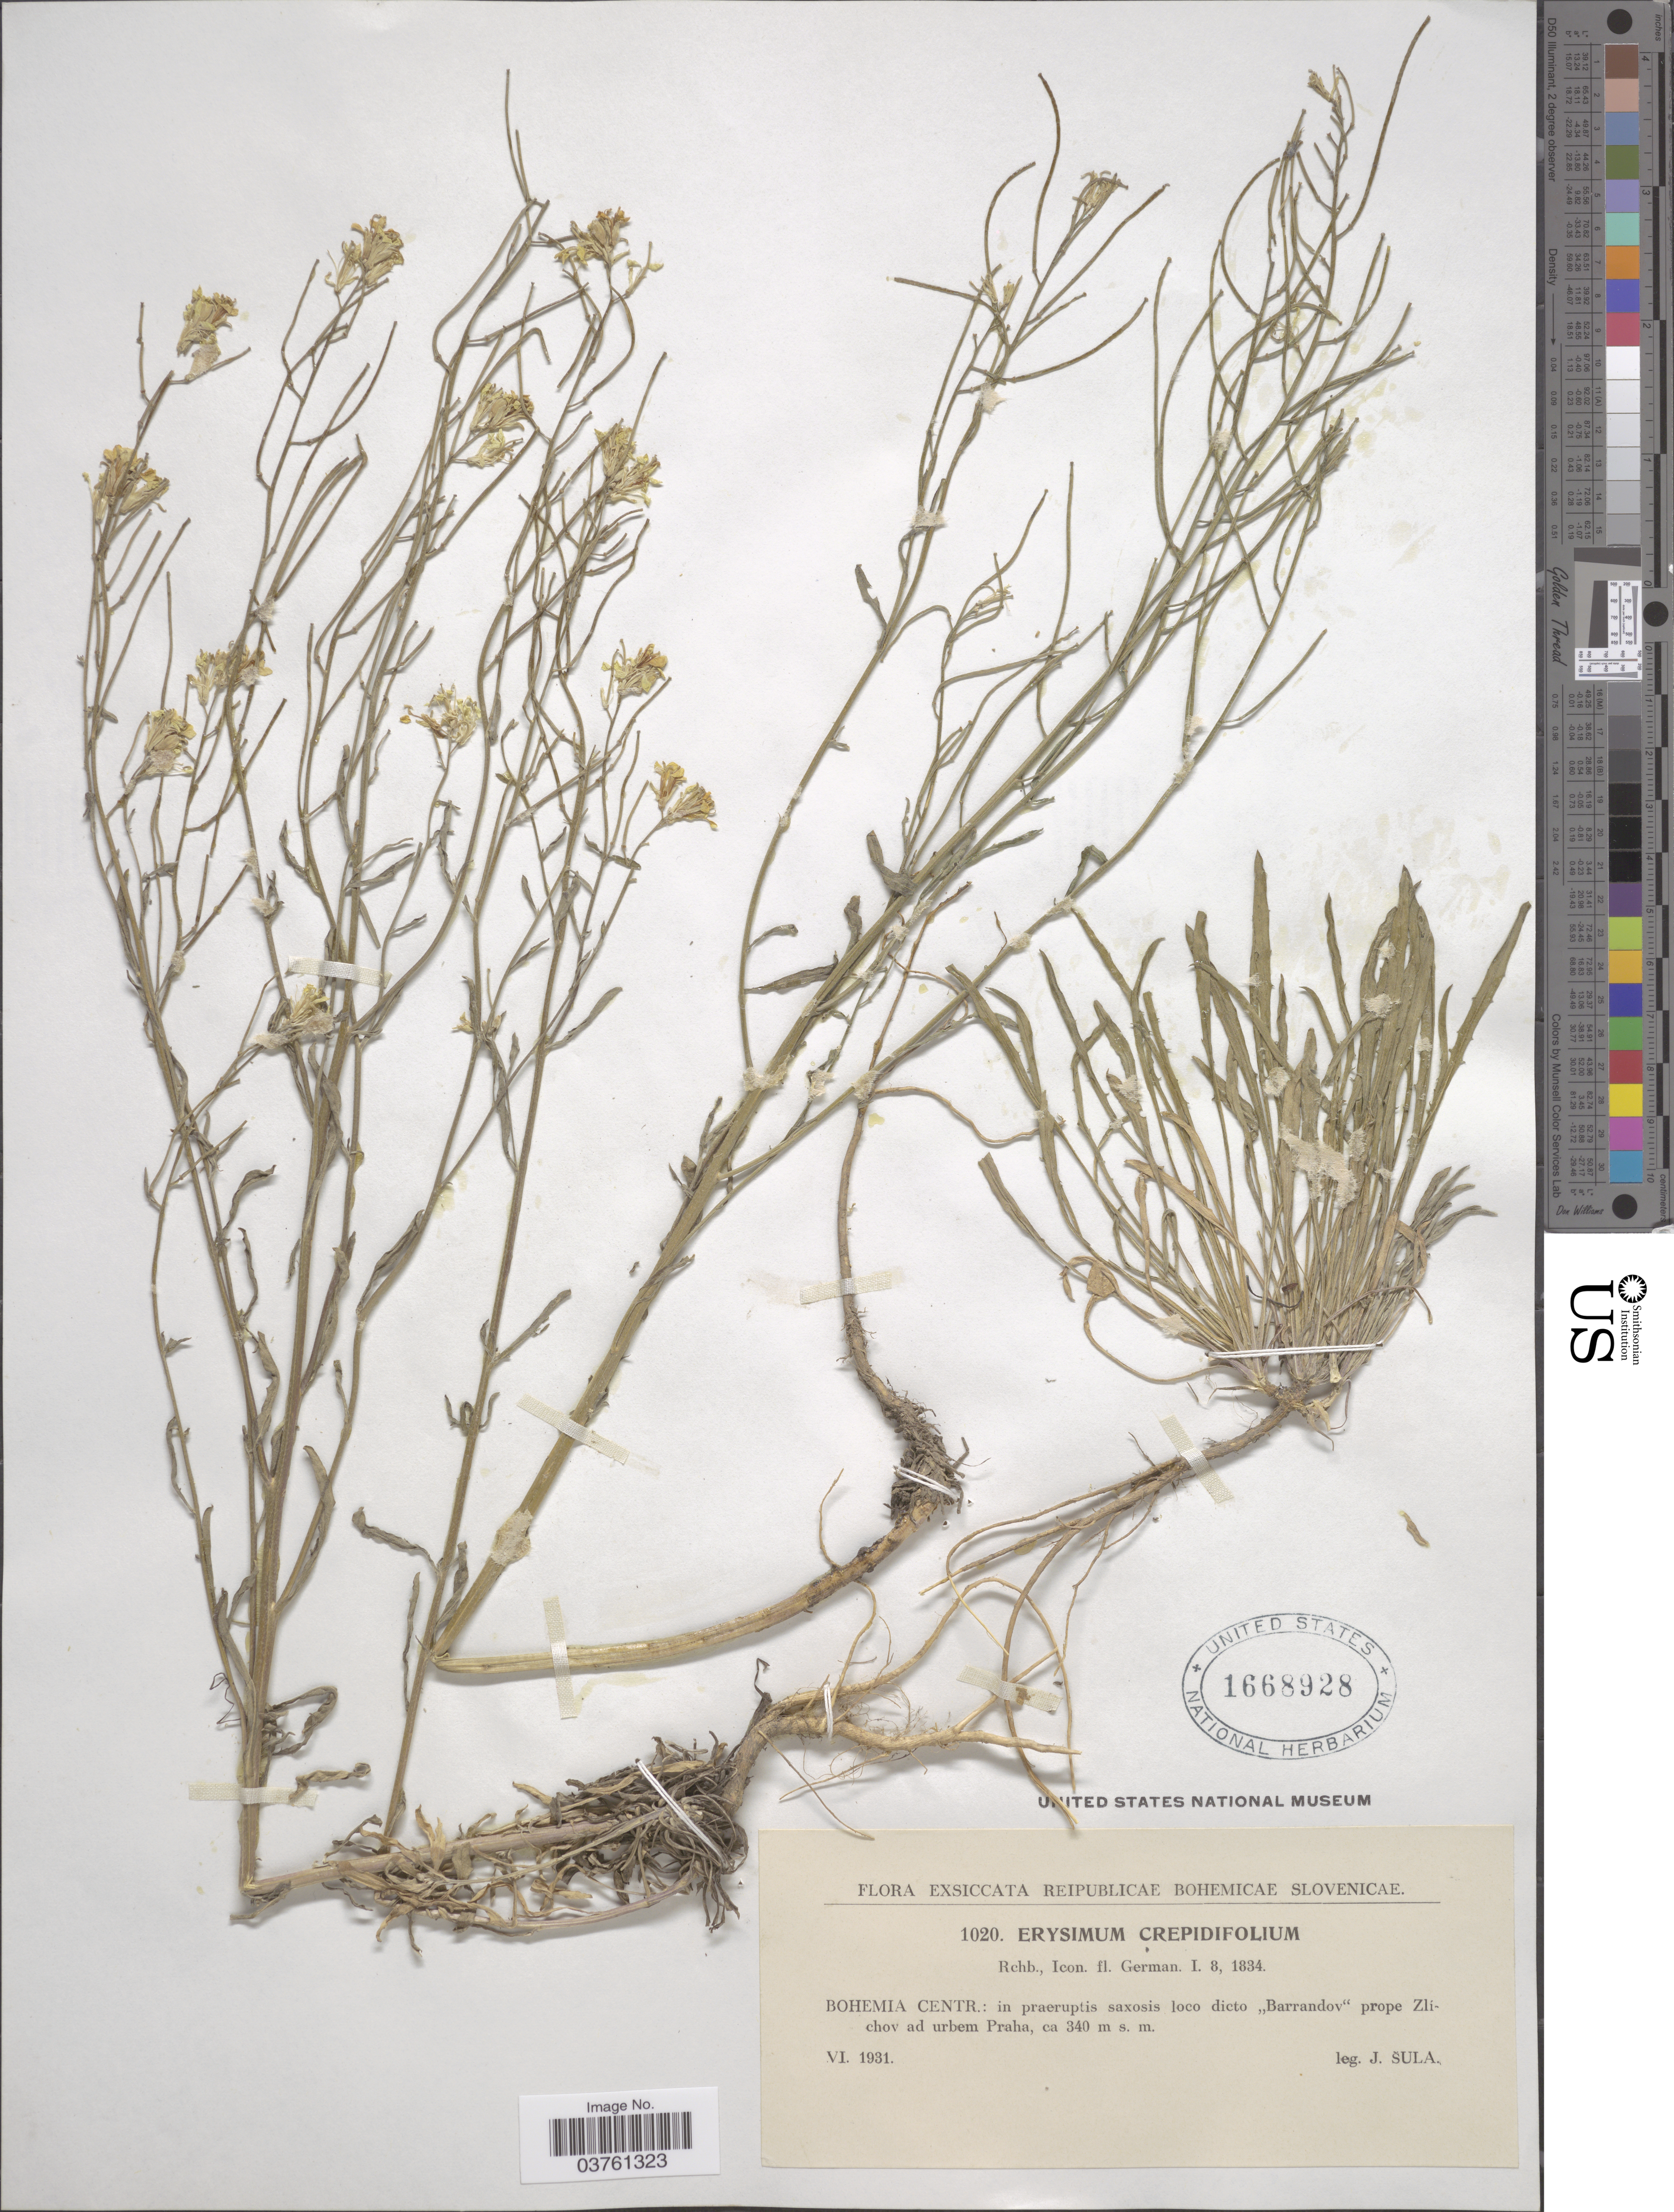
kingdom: Plantae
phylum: Tracheophyta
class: Magnoliopsida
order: Brassicales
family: Brassicaceae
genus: Erysimum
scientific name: Erysimum crepidifolium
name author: Rchb.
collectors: J. Šula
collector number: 1020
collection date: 1931-06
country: Czechia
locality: Reipublicae Bohemicae Slovenicae. Bohemia Centr.: in praeruptis saxosis loco dicto "Barrandov" prope Zlíchov ad urbem Praha.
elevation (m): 340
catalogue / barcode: US 1668928